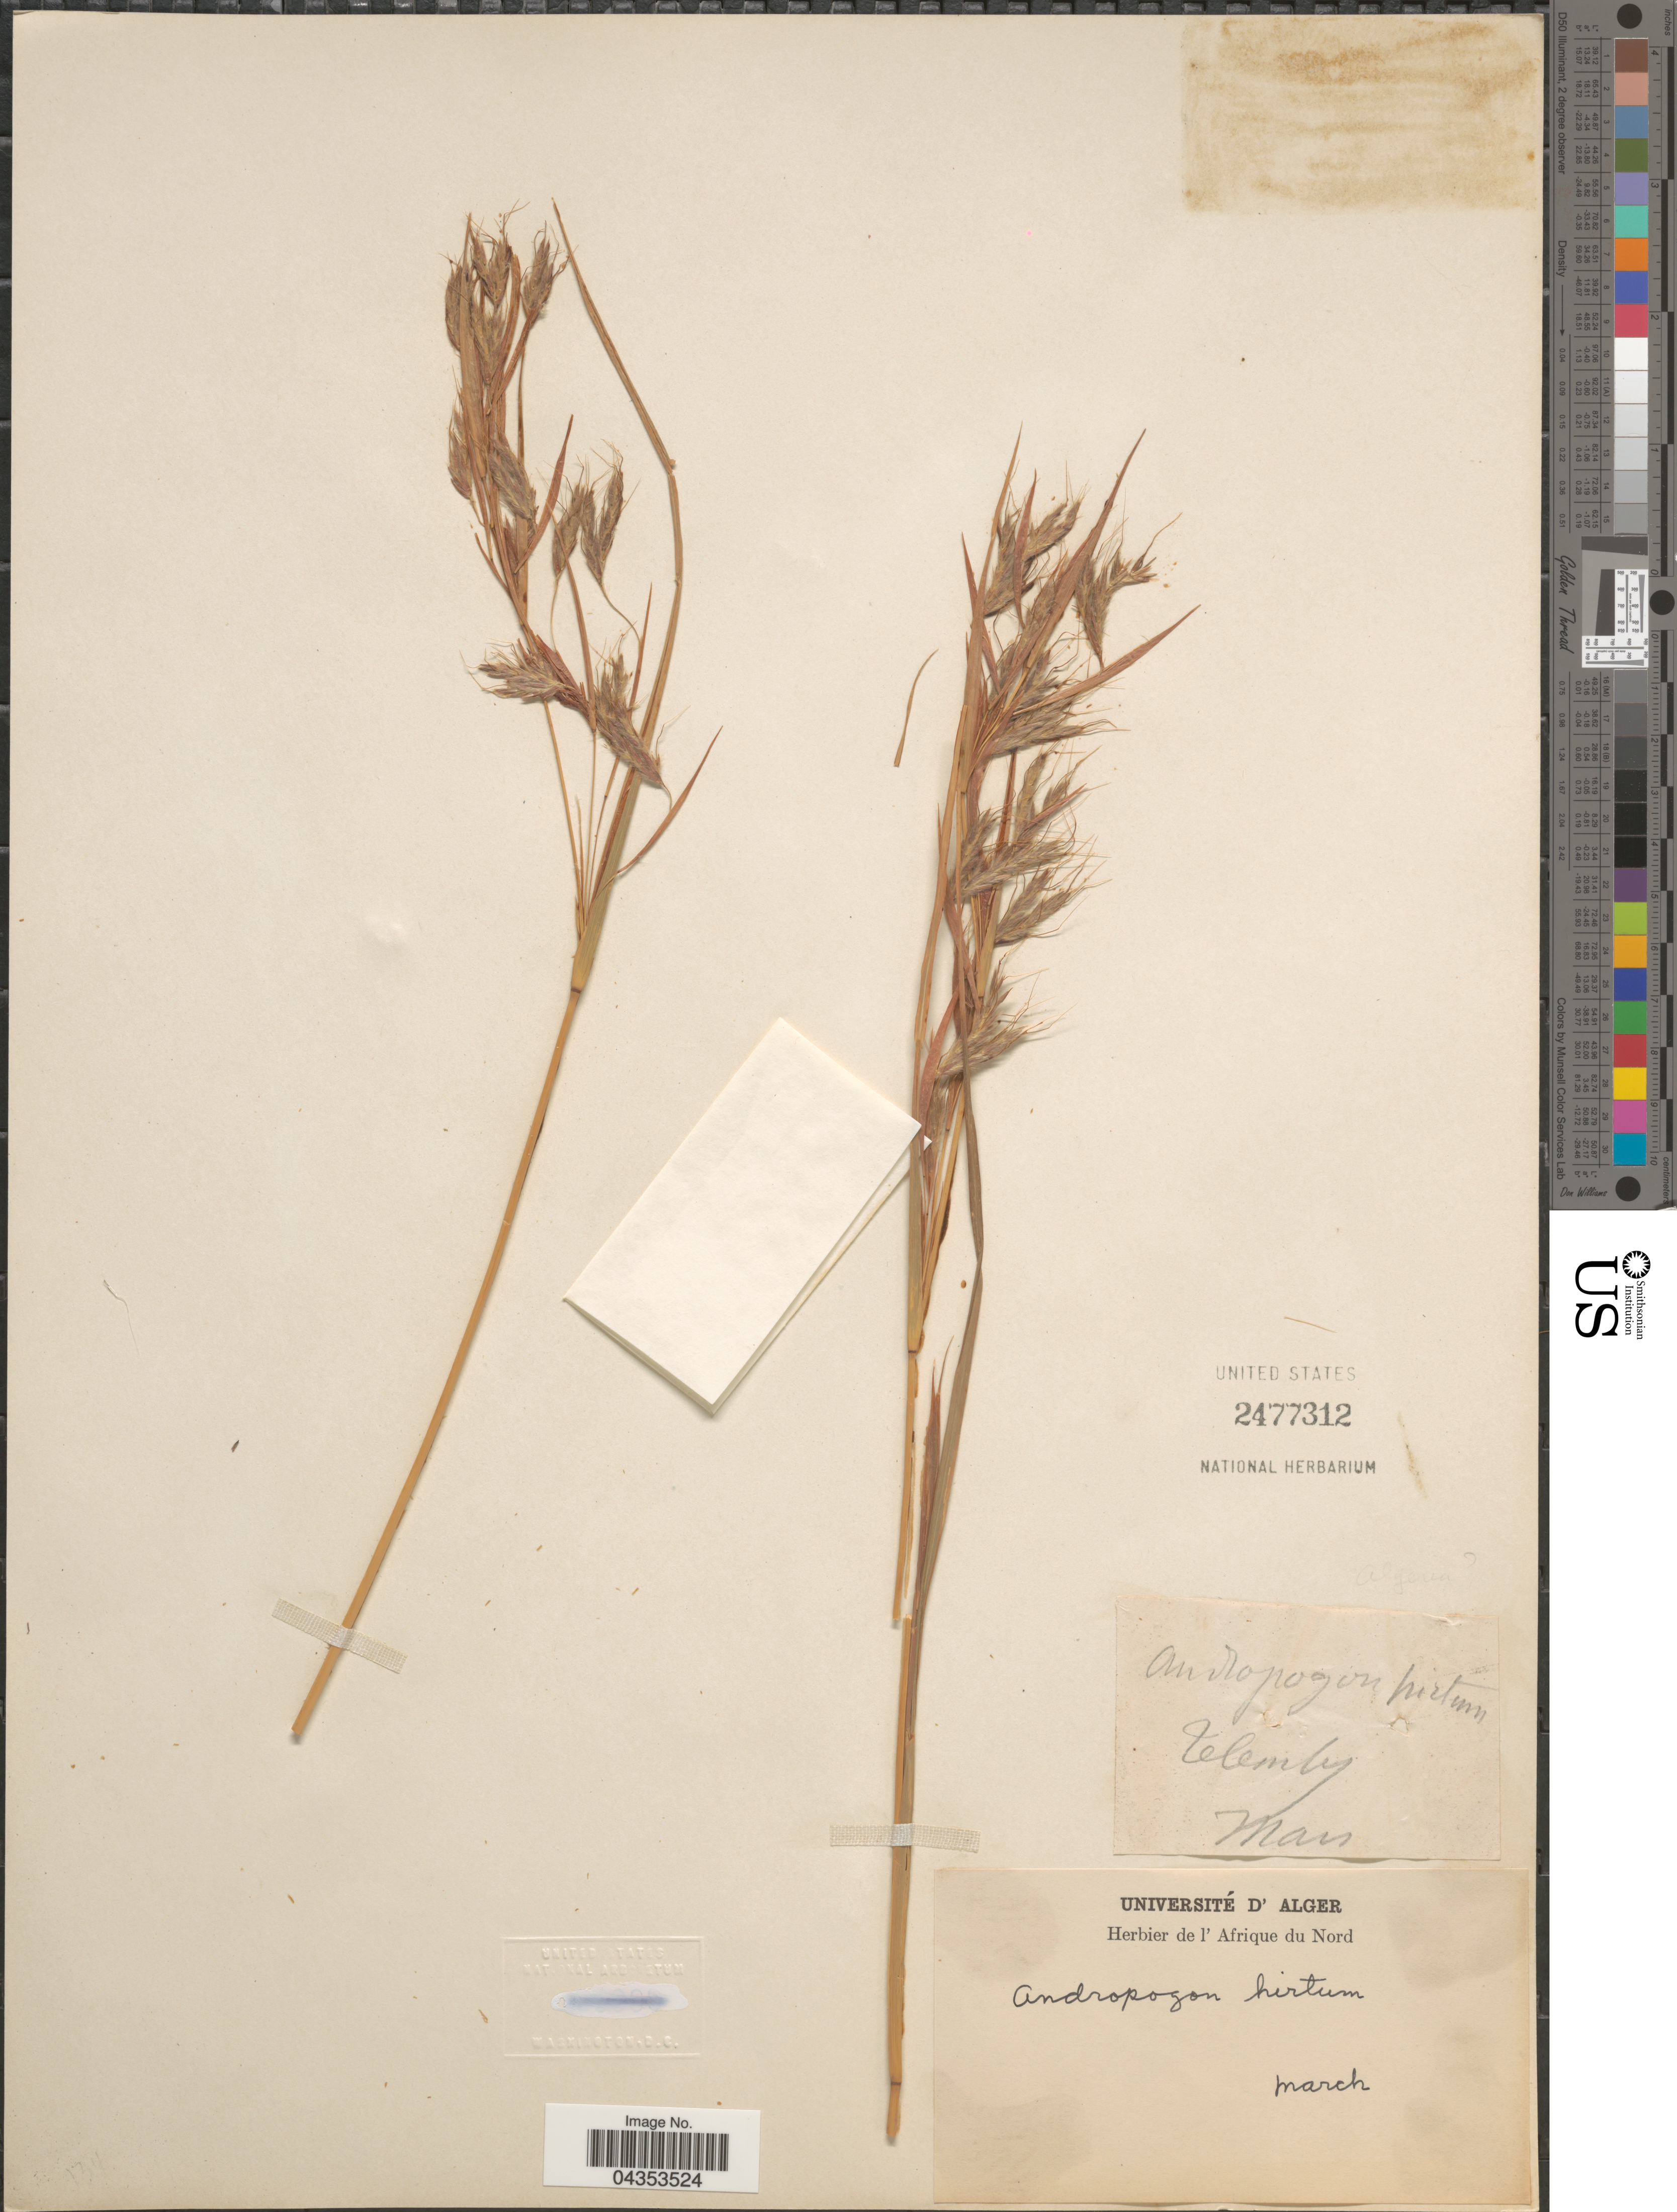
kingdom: Plantae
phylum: Tracheophyta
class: Liliopsida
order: Poales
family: Poaceae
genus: Hyparrhenia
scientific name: Hyparrhenia hirta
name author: (L.) Stapf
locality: Telemby. [interpreted]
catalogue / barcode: US 2477312